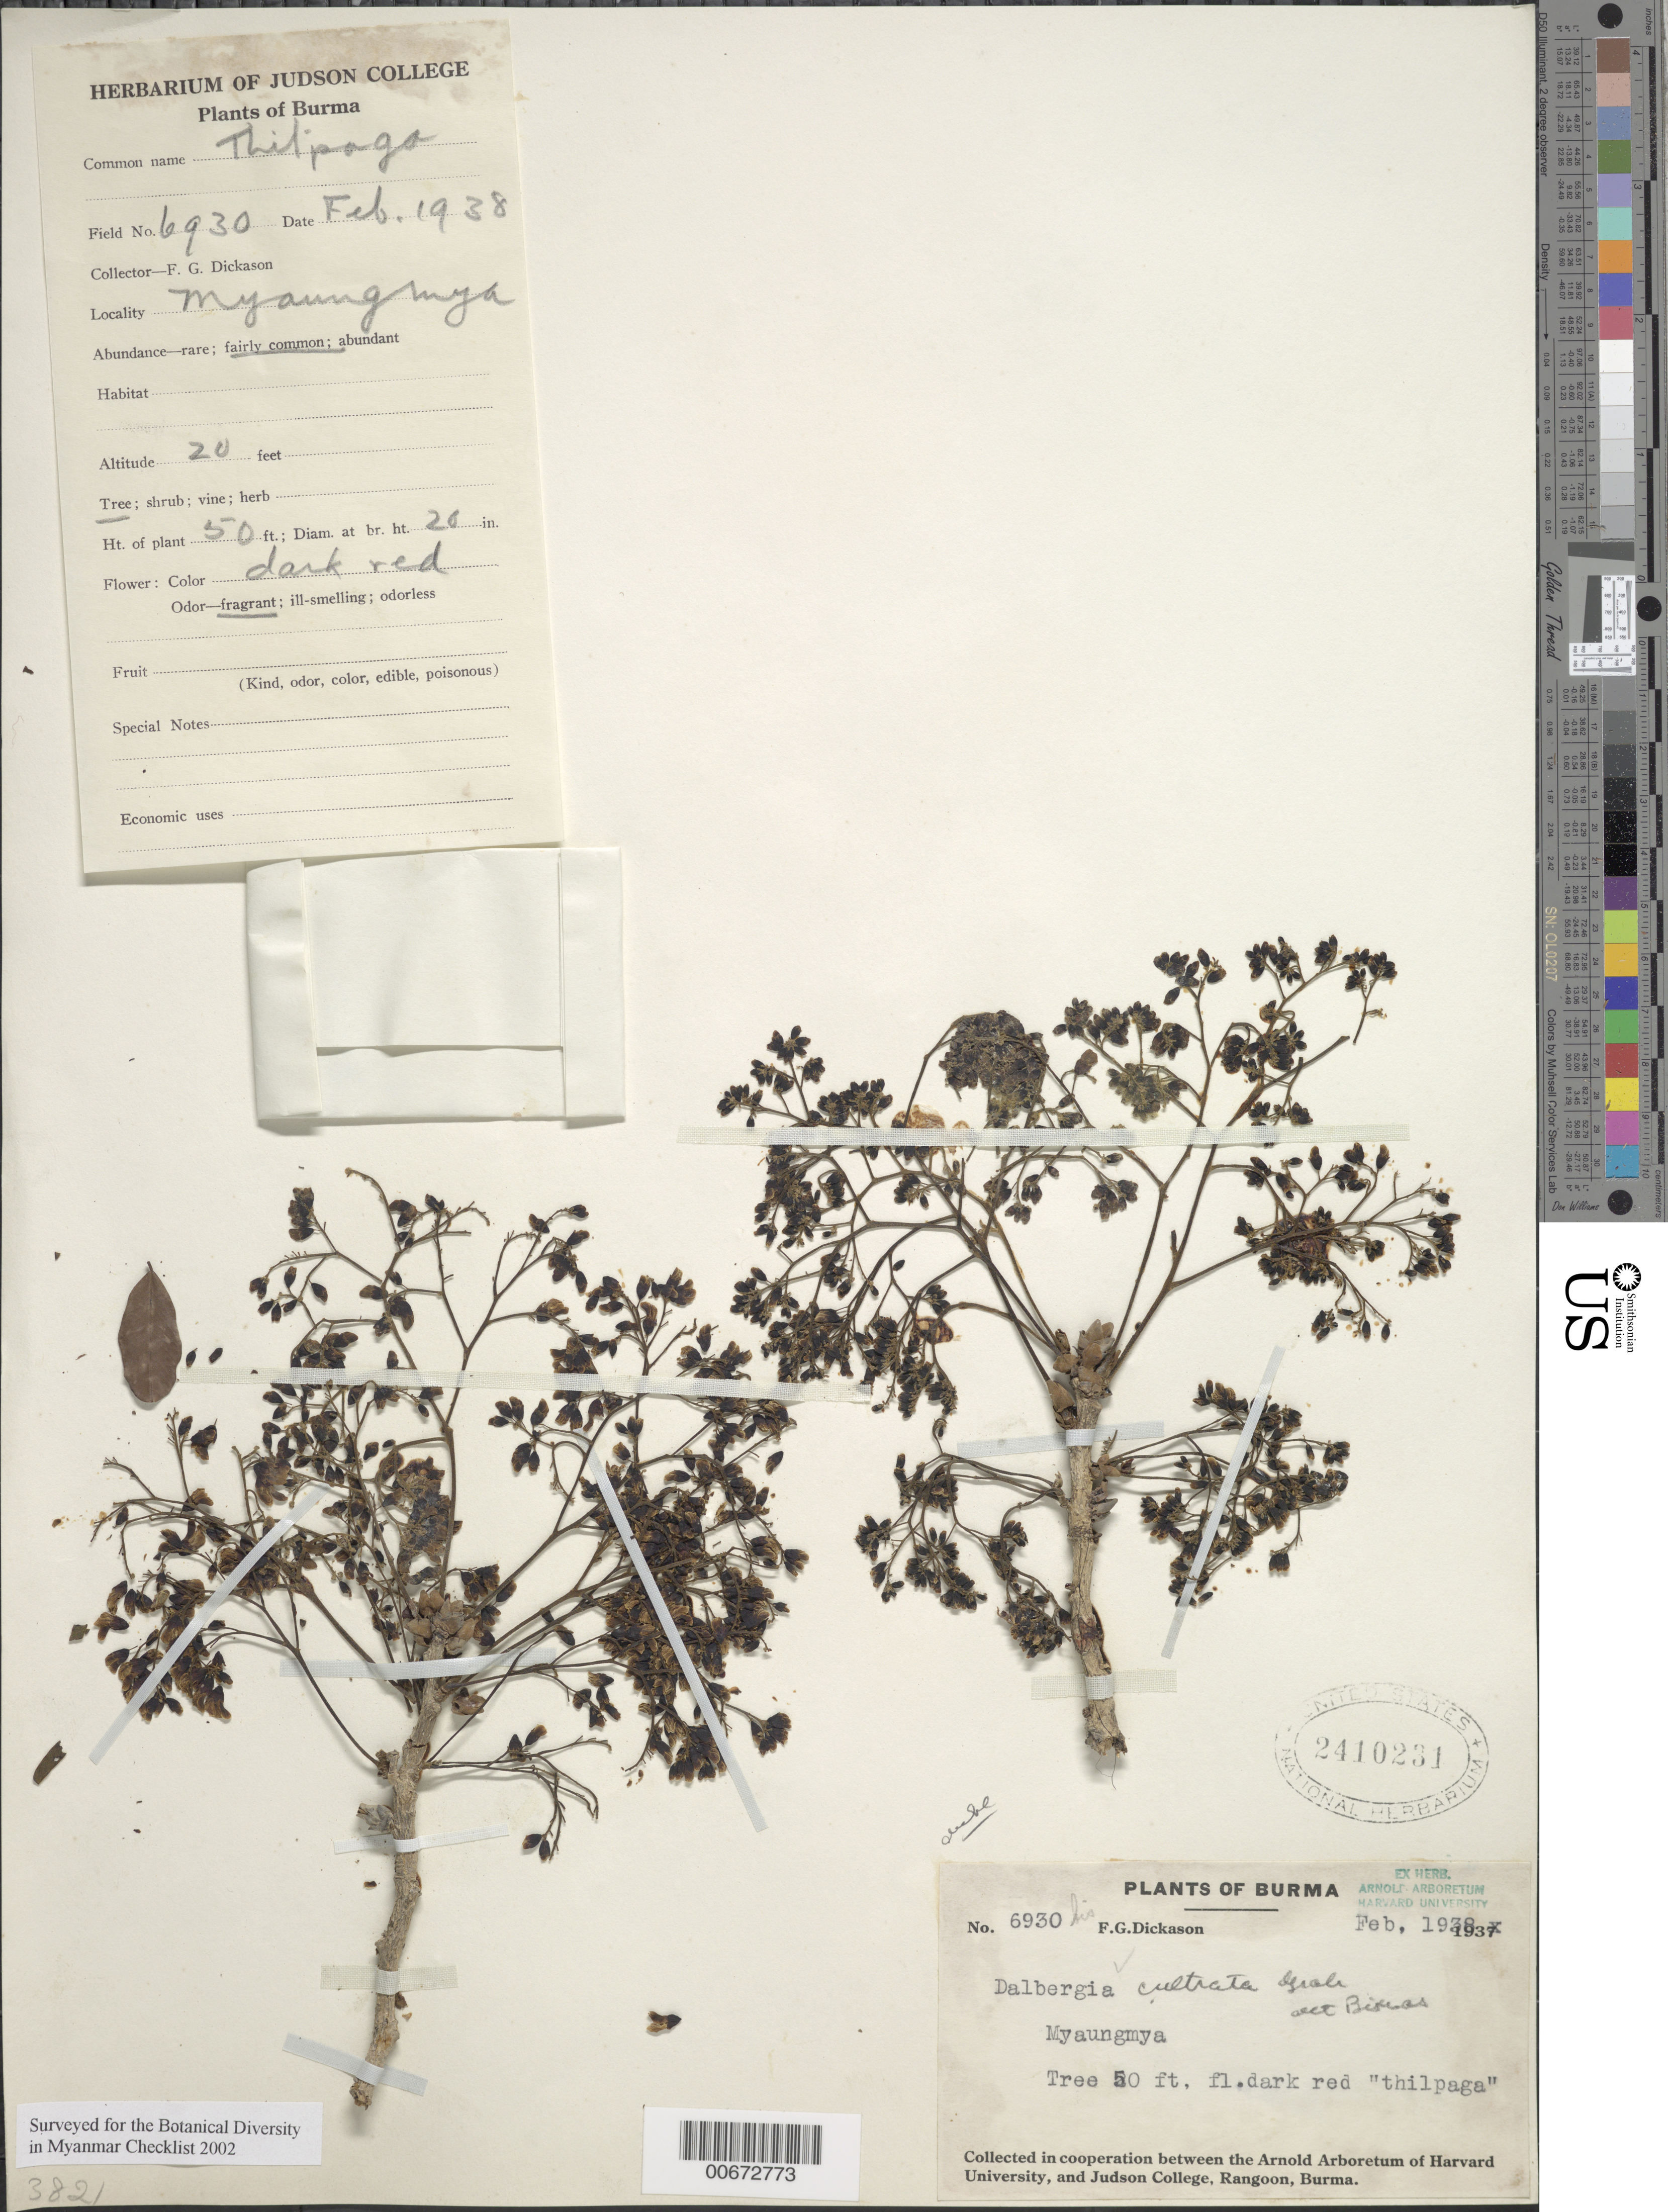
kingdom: Plantae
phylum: Tracheophyta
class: Magnoliopsida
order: Fabales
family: Fabaceae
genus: Dalbergia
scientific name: Dalbergia cultrata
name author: Graham ex Benth.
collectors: F. Dickason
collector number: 6930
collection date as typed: Feb 1938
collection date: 1938-02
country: Myanmar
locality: Myaungmya.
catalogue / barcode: US 2410231